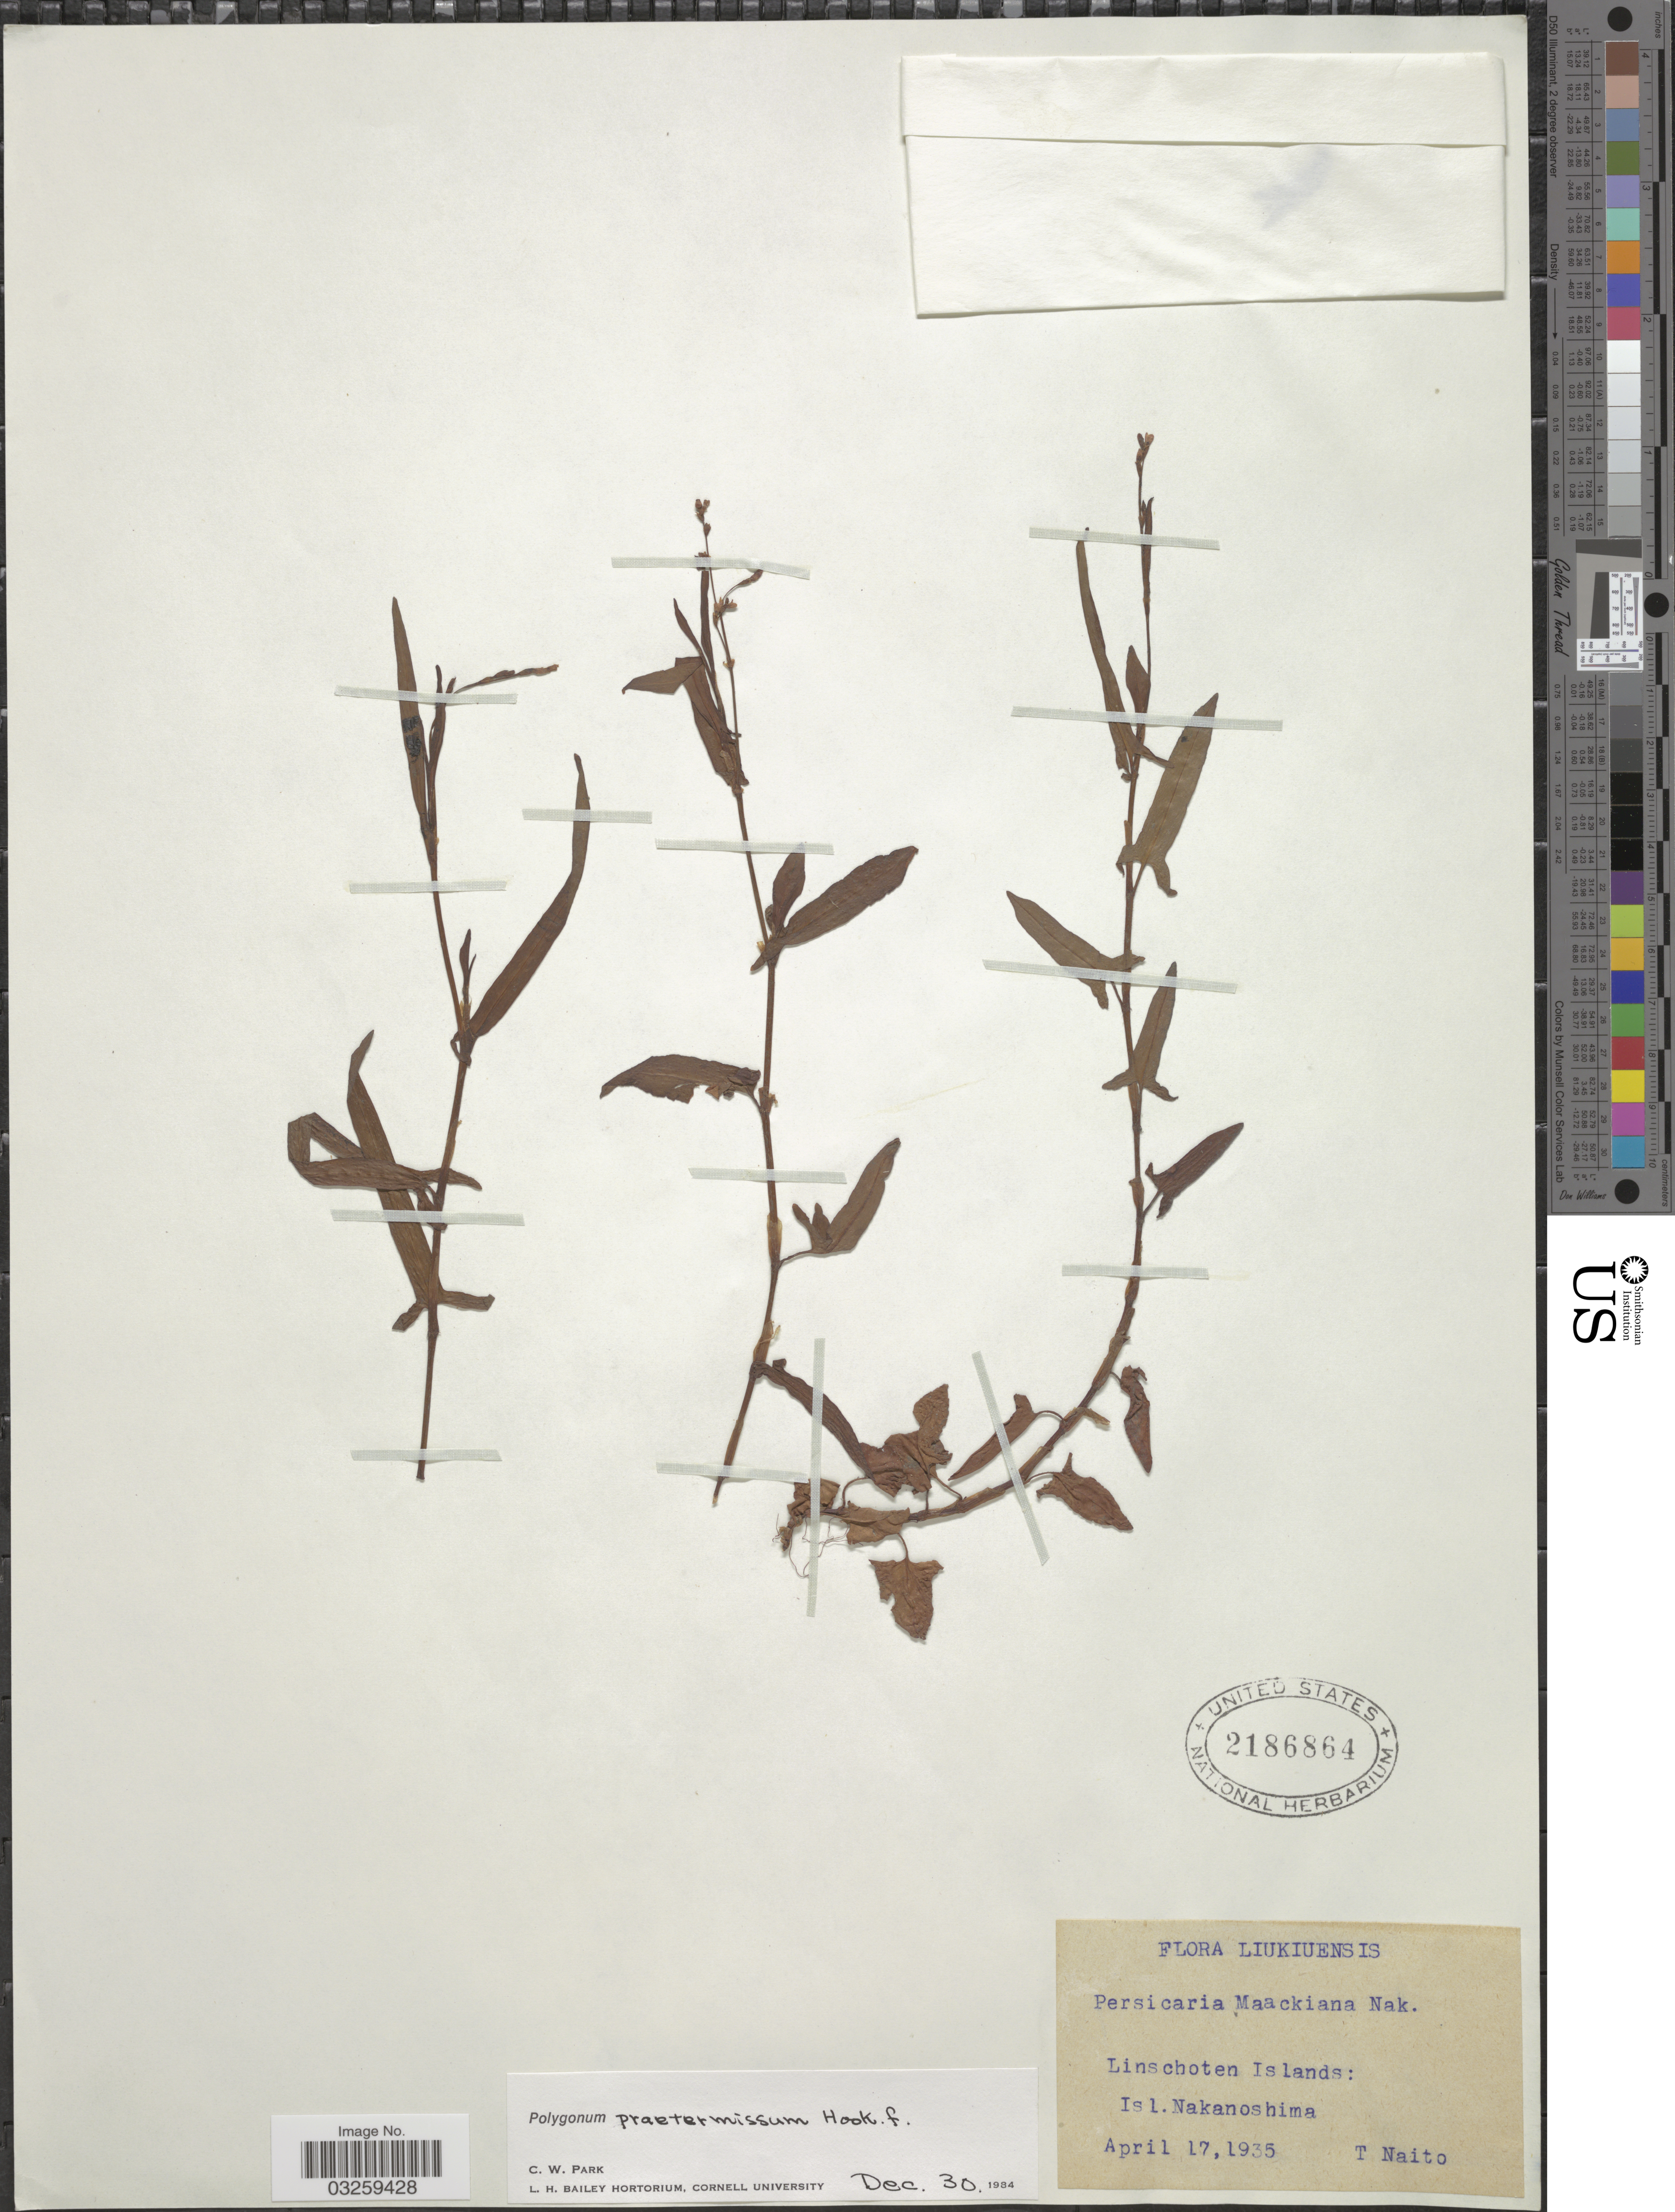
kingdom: Plantae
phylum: Tracheophyta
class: Magnoliopsida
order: Caryophyllales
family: Polygonaceae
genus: Polygonum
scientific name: Polygonum praetermissum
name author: Hook. f.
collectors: T. Naito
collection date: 1935-04-17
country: Japan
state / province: Okinawa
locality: Liukiuensis, Linschoten Islands: Isl. Nakanoshima.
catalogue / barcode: US 2186864